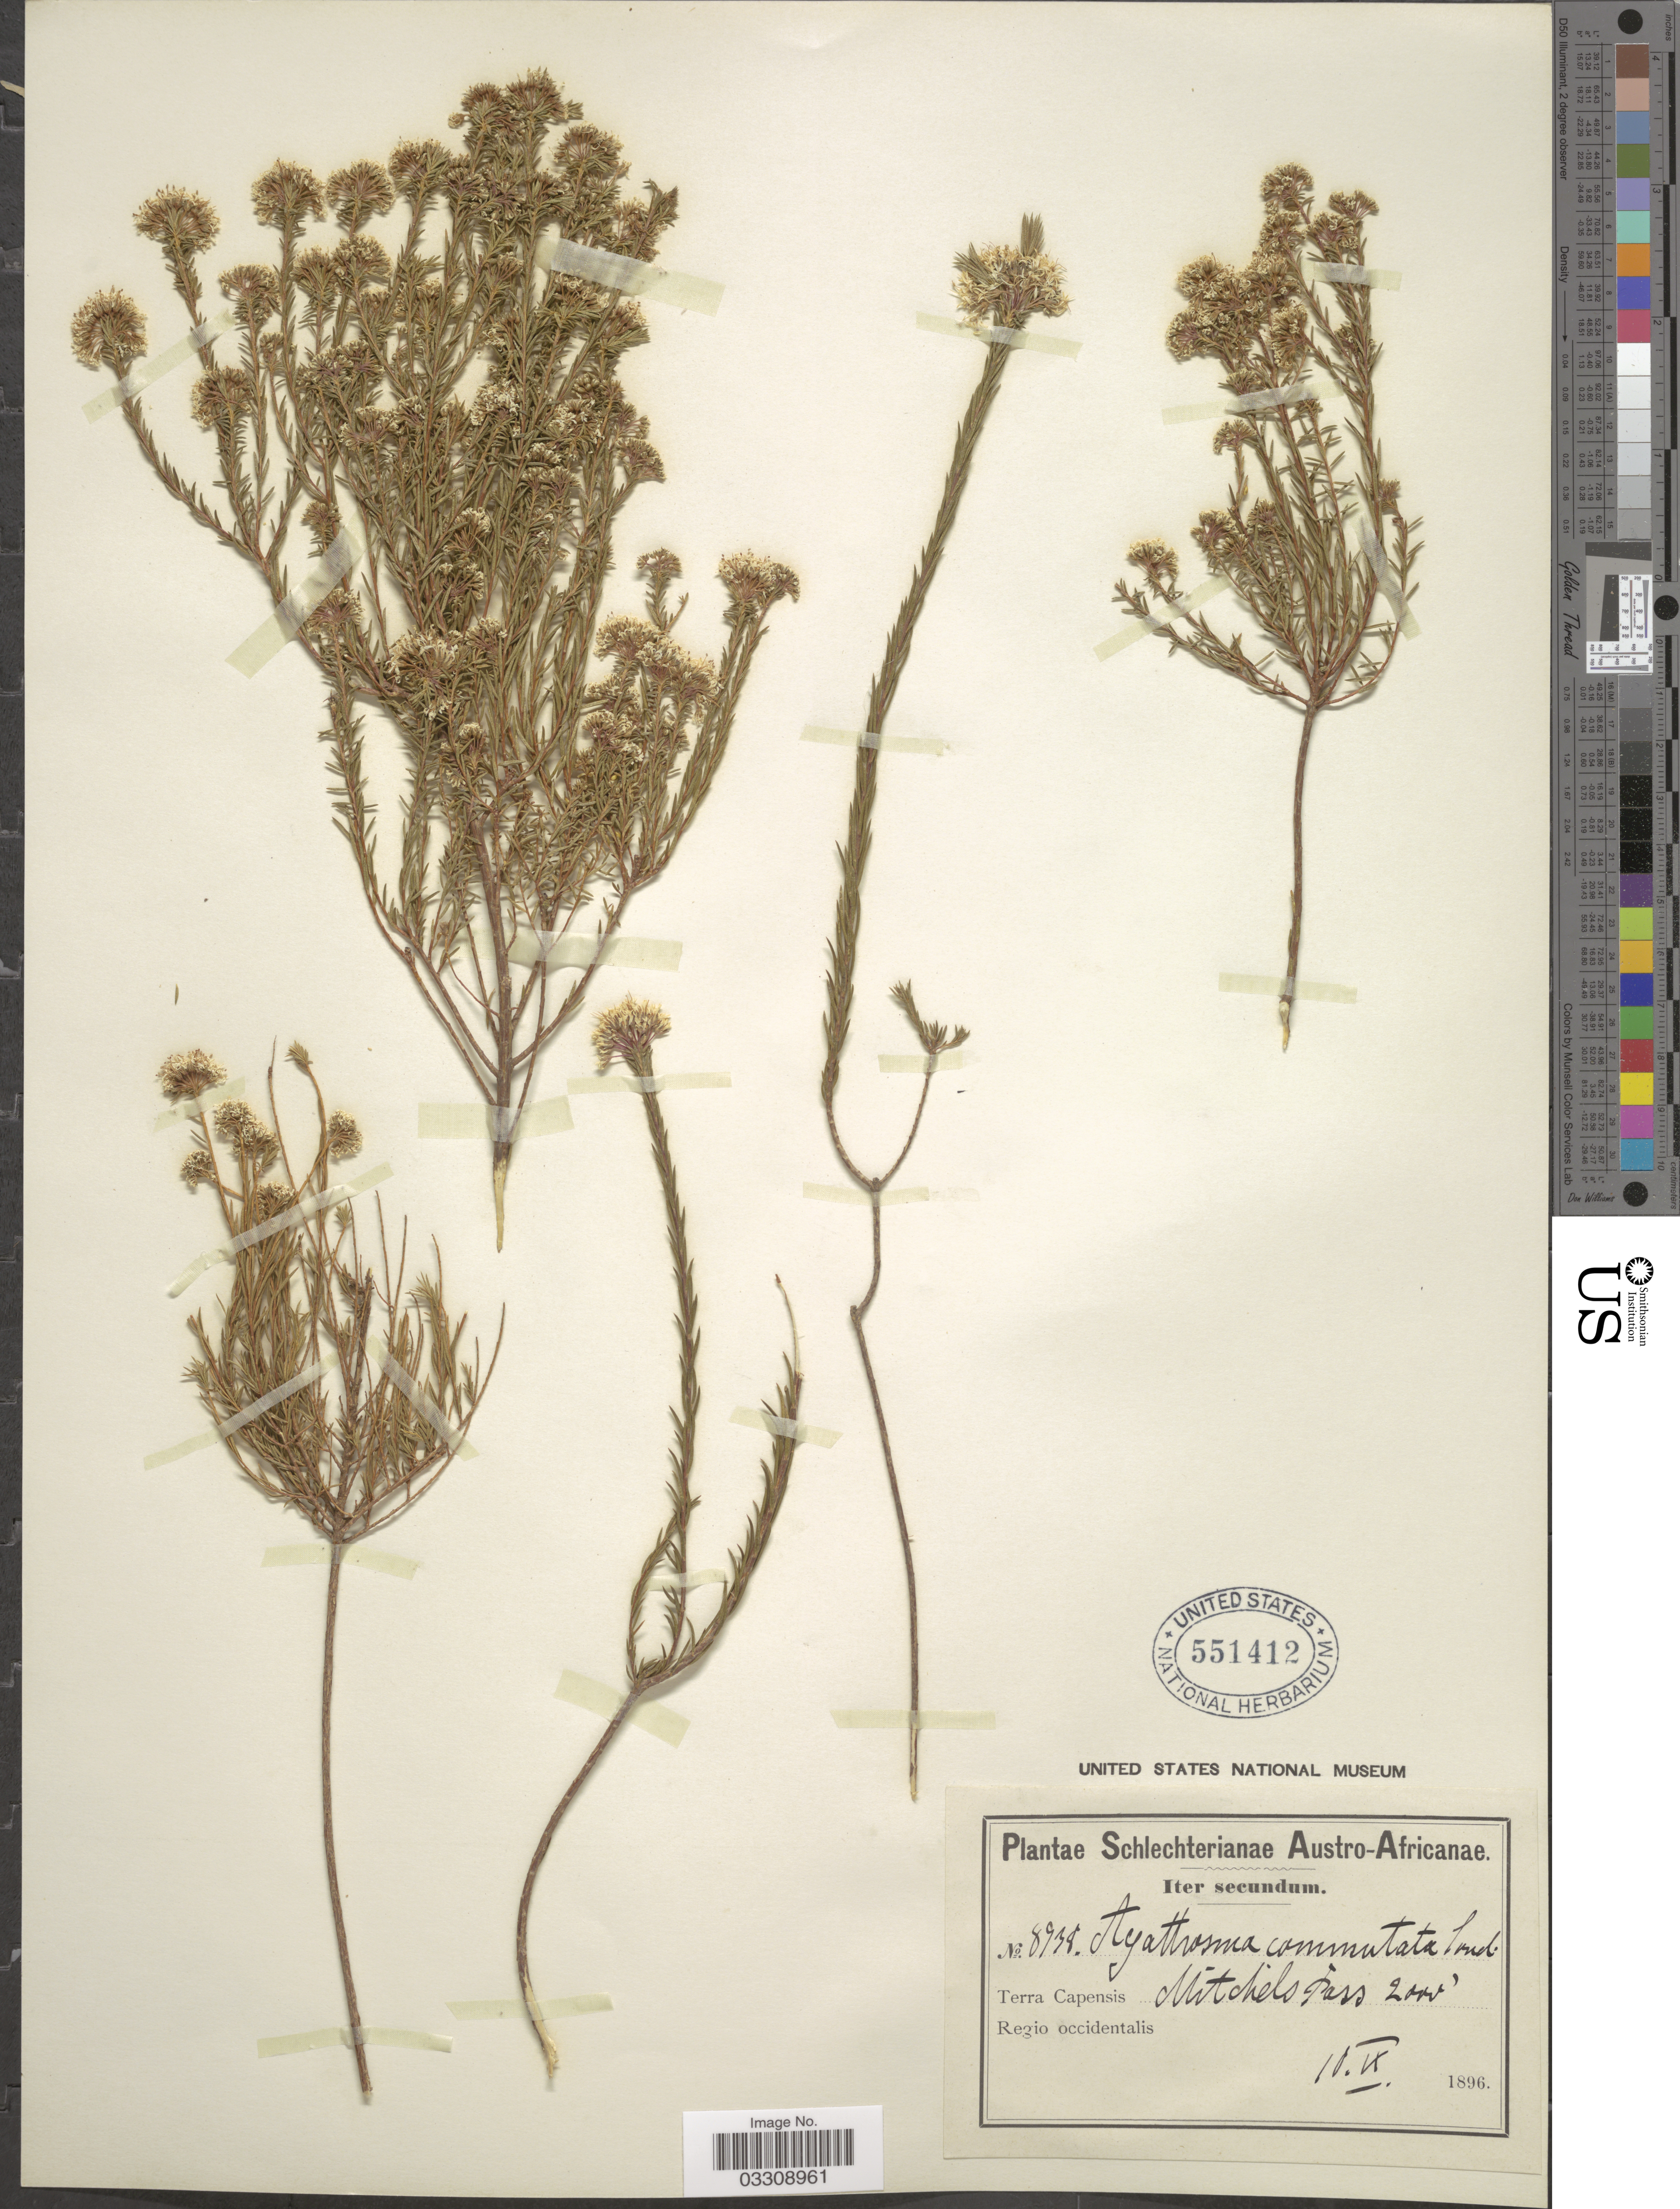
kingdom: Plantae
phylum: Tracheophyta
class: Magnoliopsida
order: Sapindales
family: Rutaceae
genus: Agathosma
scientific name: Agathosma commutata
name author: Sond.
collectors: Schlechter, --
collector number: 8938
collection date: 1896-09-10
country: South Africa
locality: Austro-Africanae. Terra capensis Mitchels Pass, Regio occidentalis.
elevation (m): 610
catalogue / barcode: US 551412